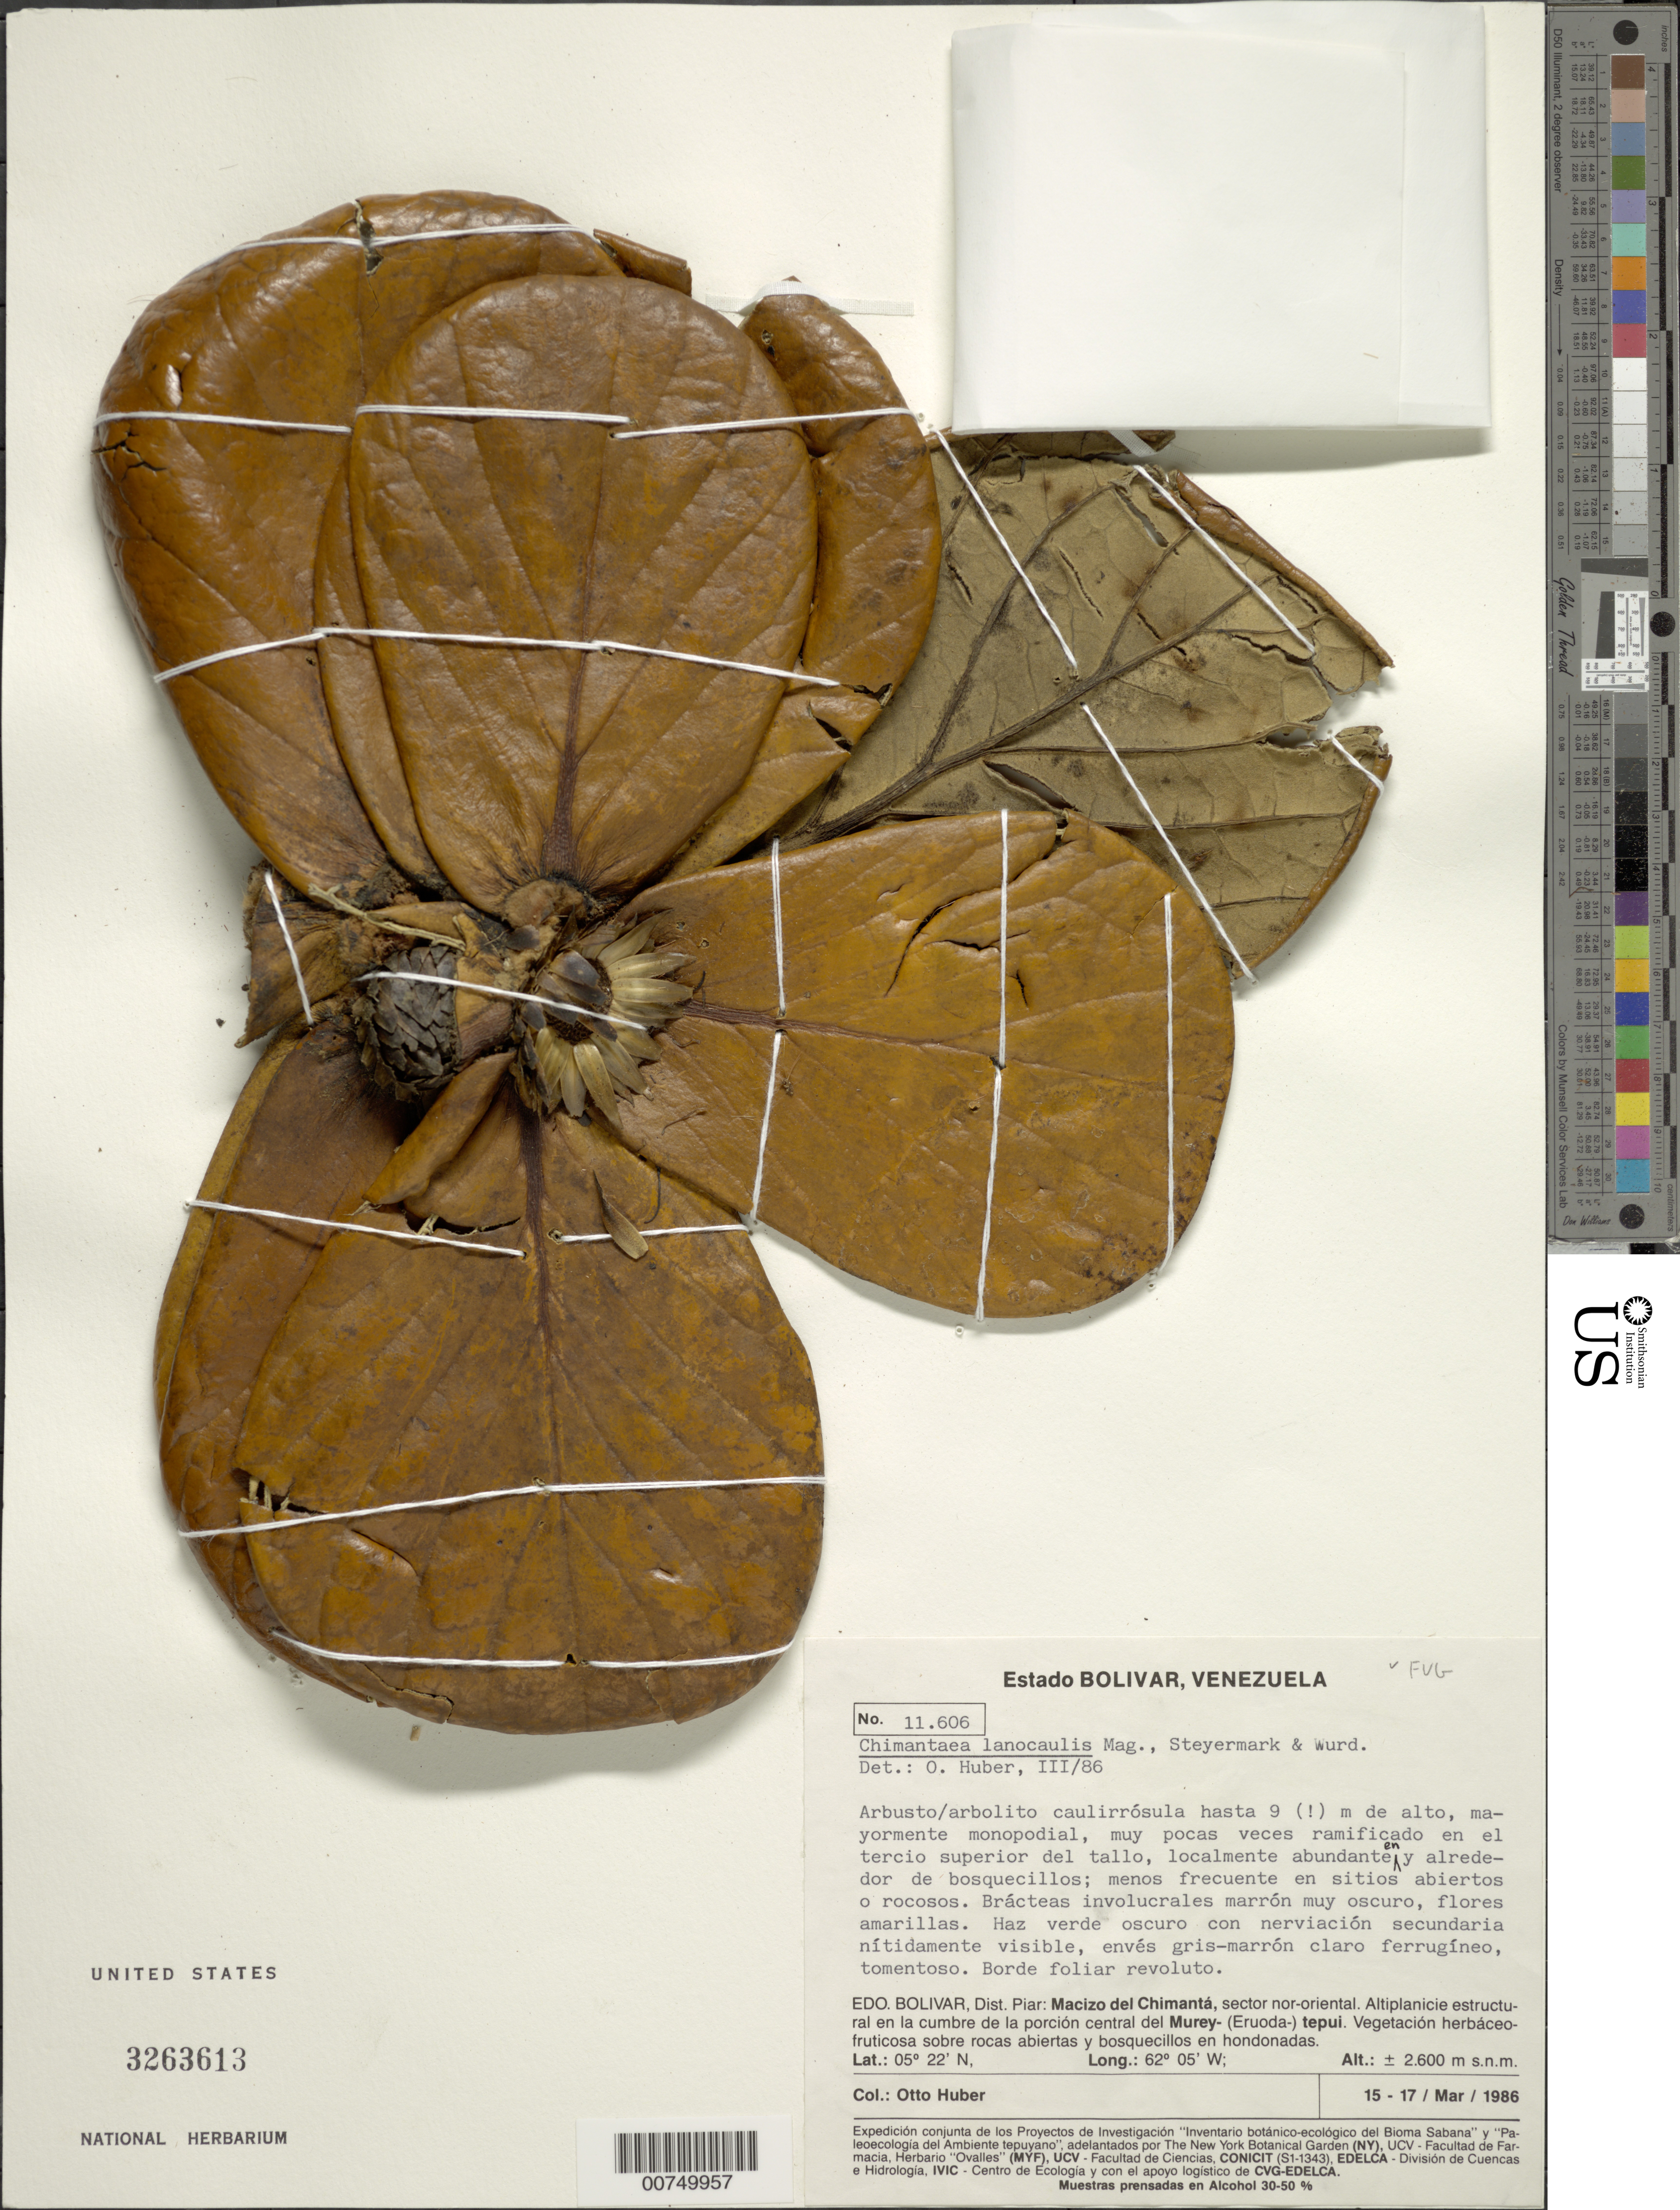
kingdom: Plantae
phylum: Tracheophyta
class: Magnoliopsida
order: Asterales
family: Asteraceae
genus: Chimantaea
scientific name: Chimantaea lanocaulis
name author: Maguire et al.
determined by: Huber, Otto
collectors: O. Huber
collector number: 11606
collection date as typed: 15-Mar-86 to 17-Mar-86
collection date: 1986-03-15/1986-03-17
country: Venezuela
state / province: Bolívar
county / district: Piar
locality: Macizo del Chimantá, sector nor-oriental, cumbre de la procion central del Murey-tepuí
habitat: Menos en sitios rocosos. Altiplanicie de vegetación herbáceo-fructinosa sobre rocas abiertas y bosquecillos de hondonadas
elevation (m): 2600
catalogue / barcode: US 3263613